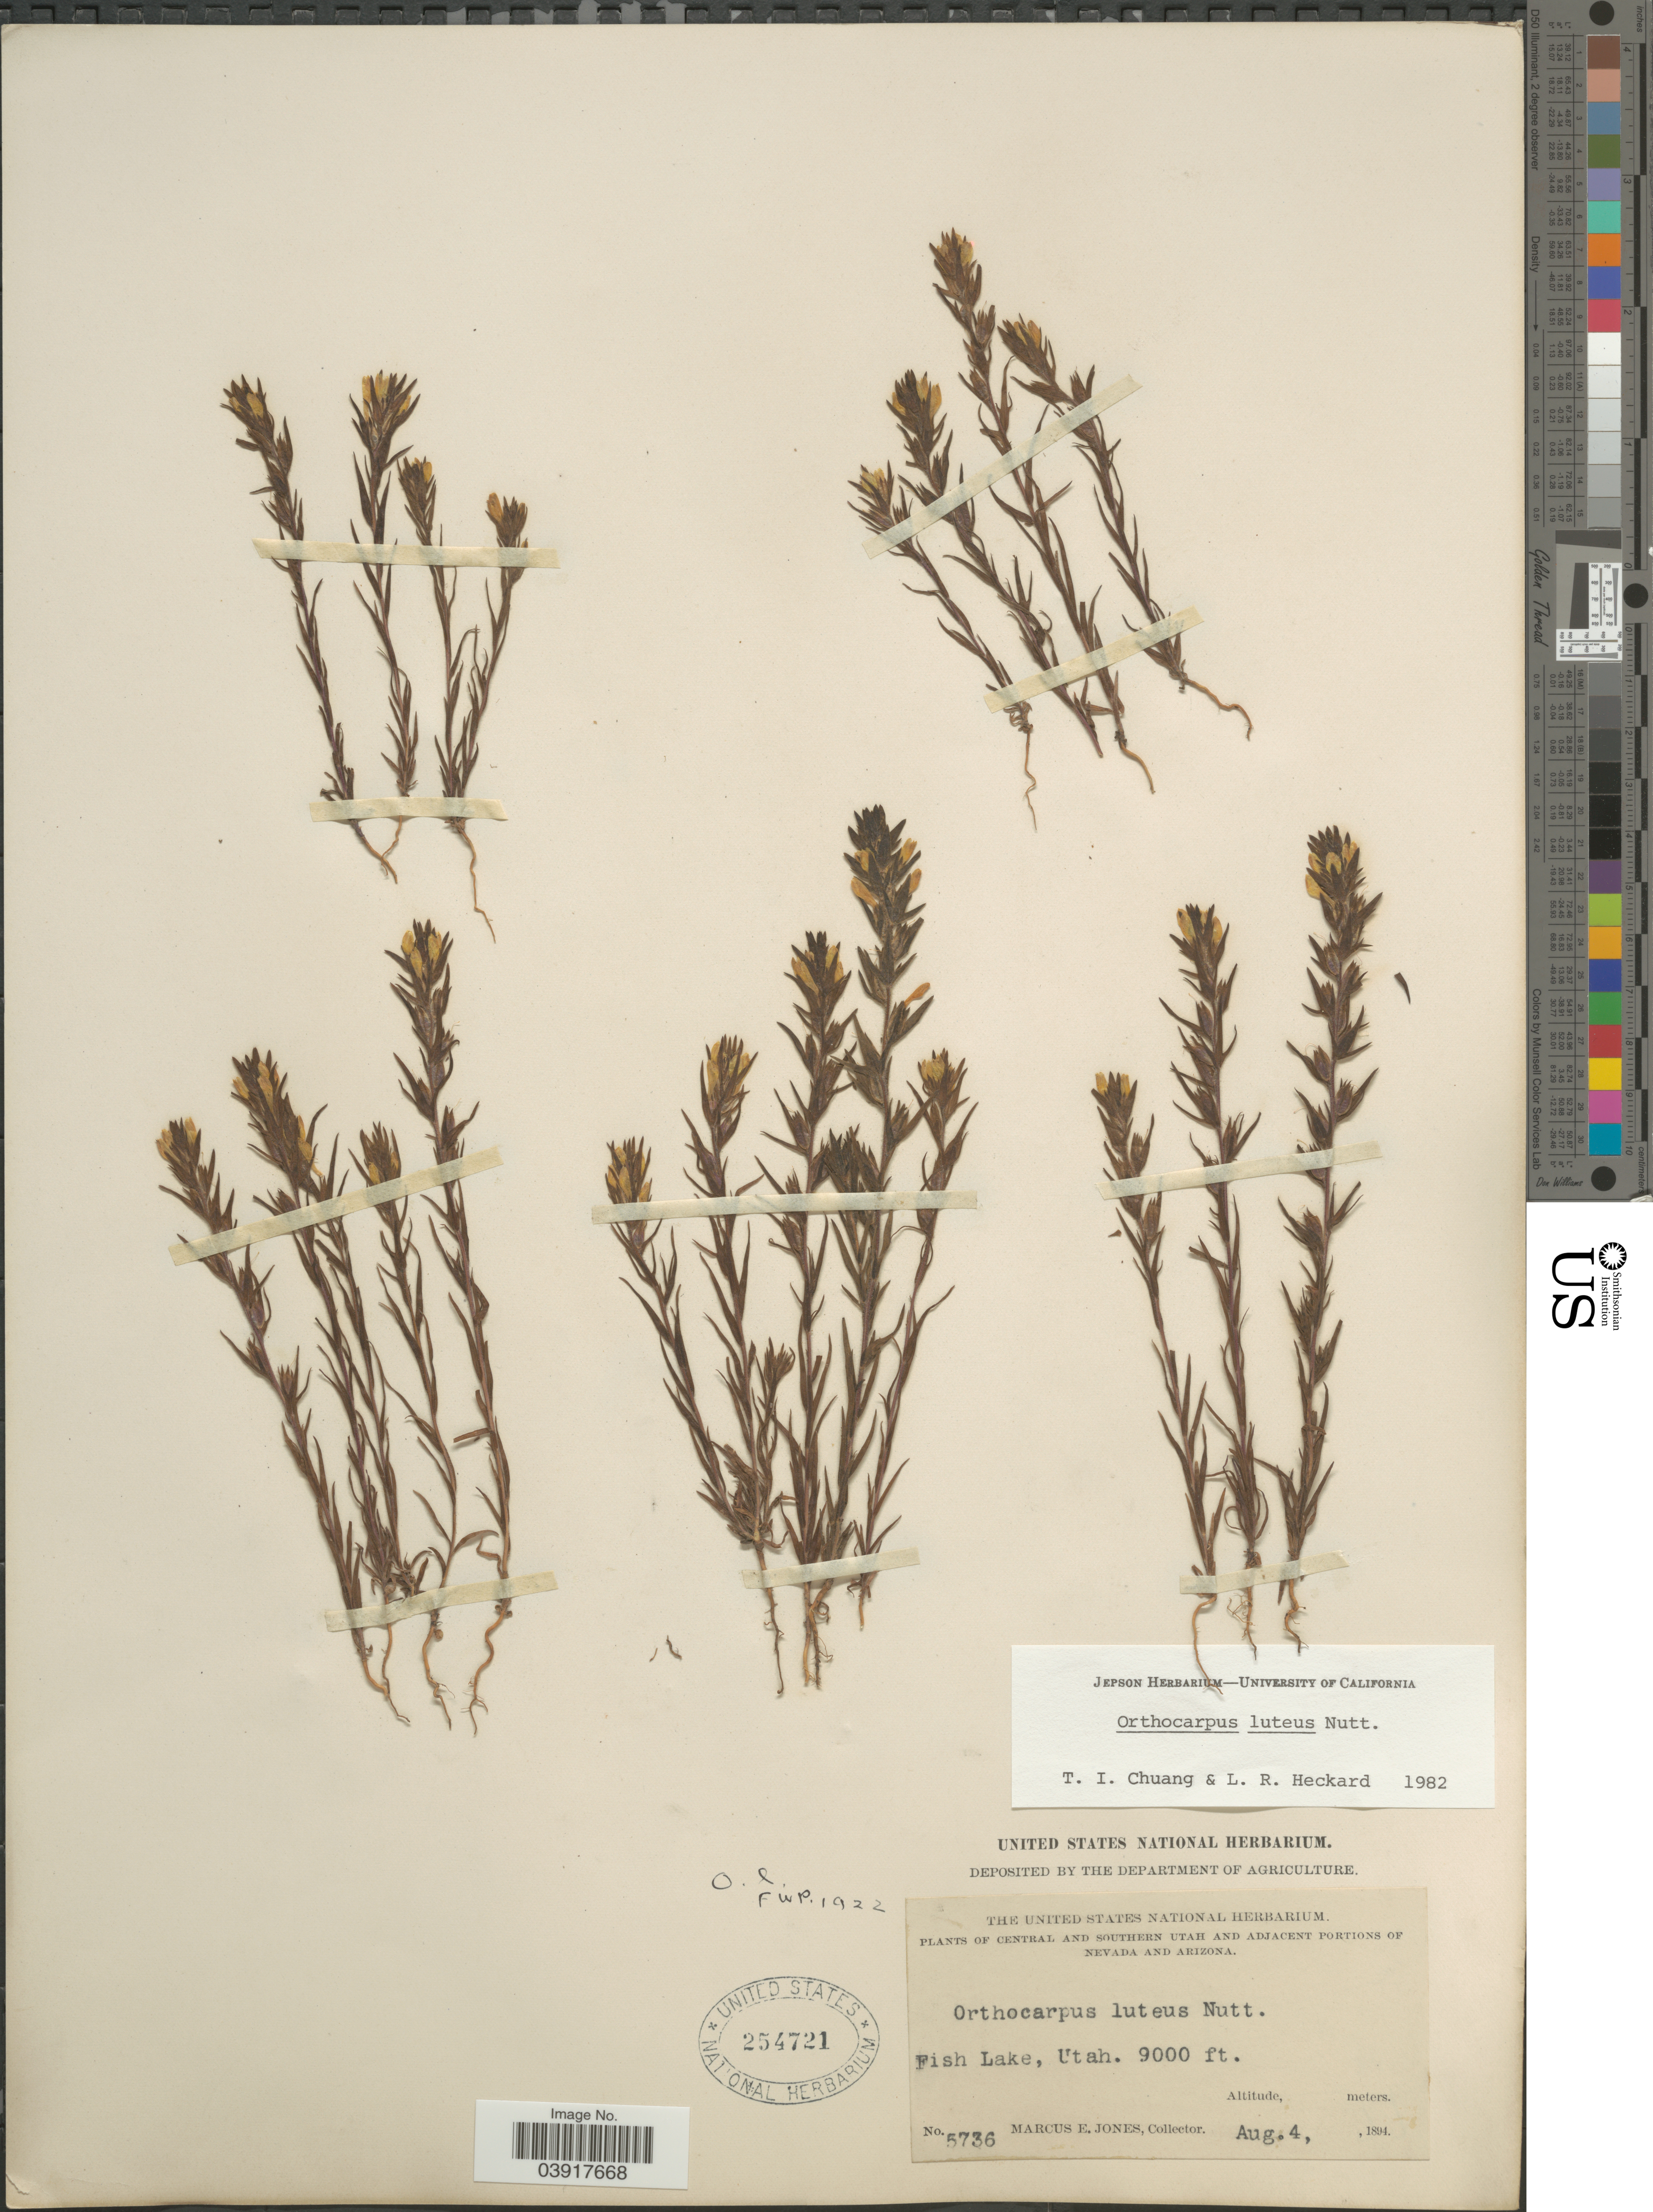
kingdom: Plantae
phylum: Tracheophyta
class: Magnoliopsida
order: Lamiales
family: Orobanchaceae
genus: Orthocarpus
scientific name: Orthocarpus luteus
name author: Nutt.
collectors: M. E. Jones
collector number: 5736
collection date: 1894-08-04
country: United States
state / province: Utah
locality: Central and Southern Utah. Fish Lake.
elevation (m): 2743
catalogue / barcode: US 254721